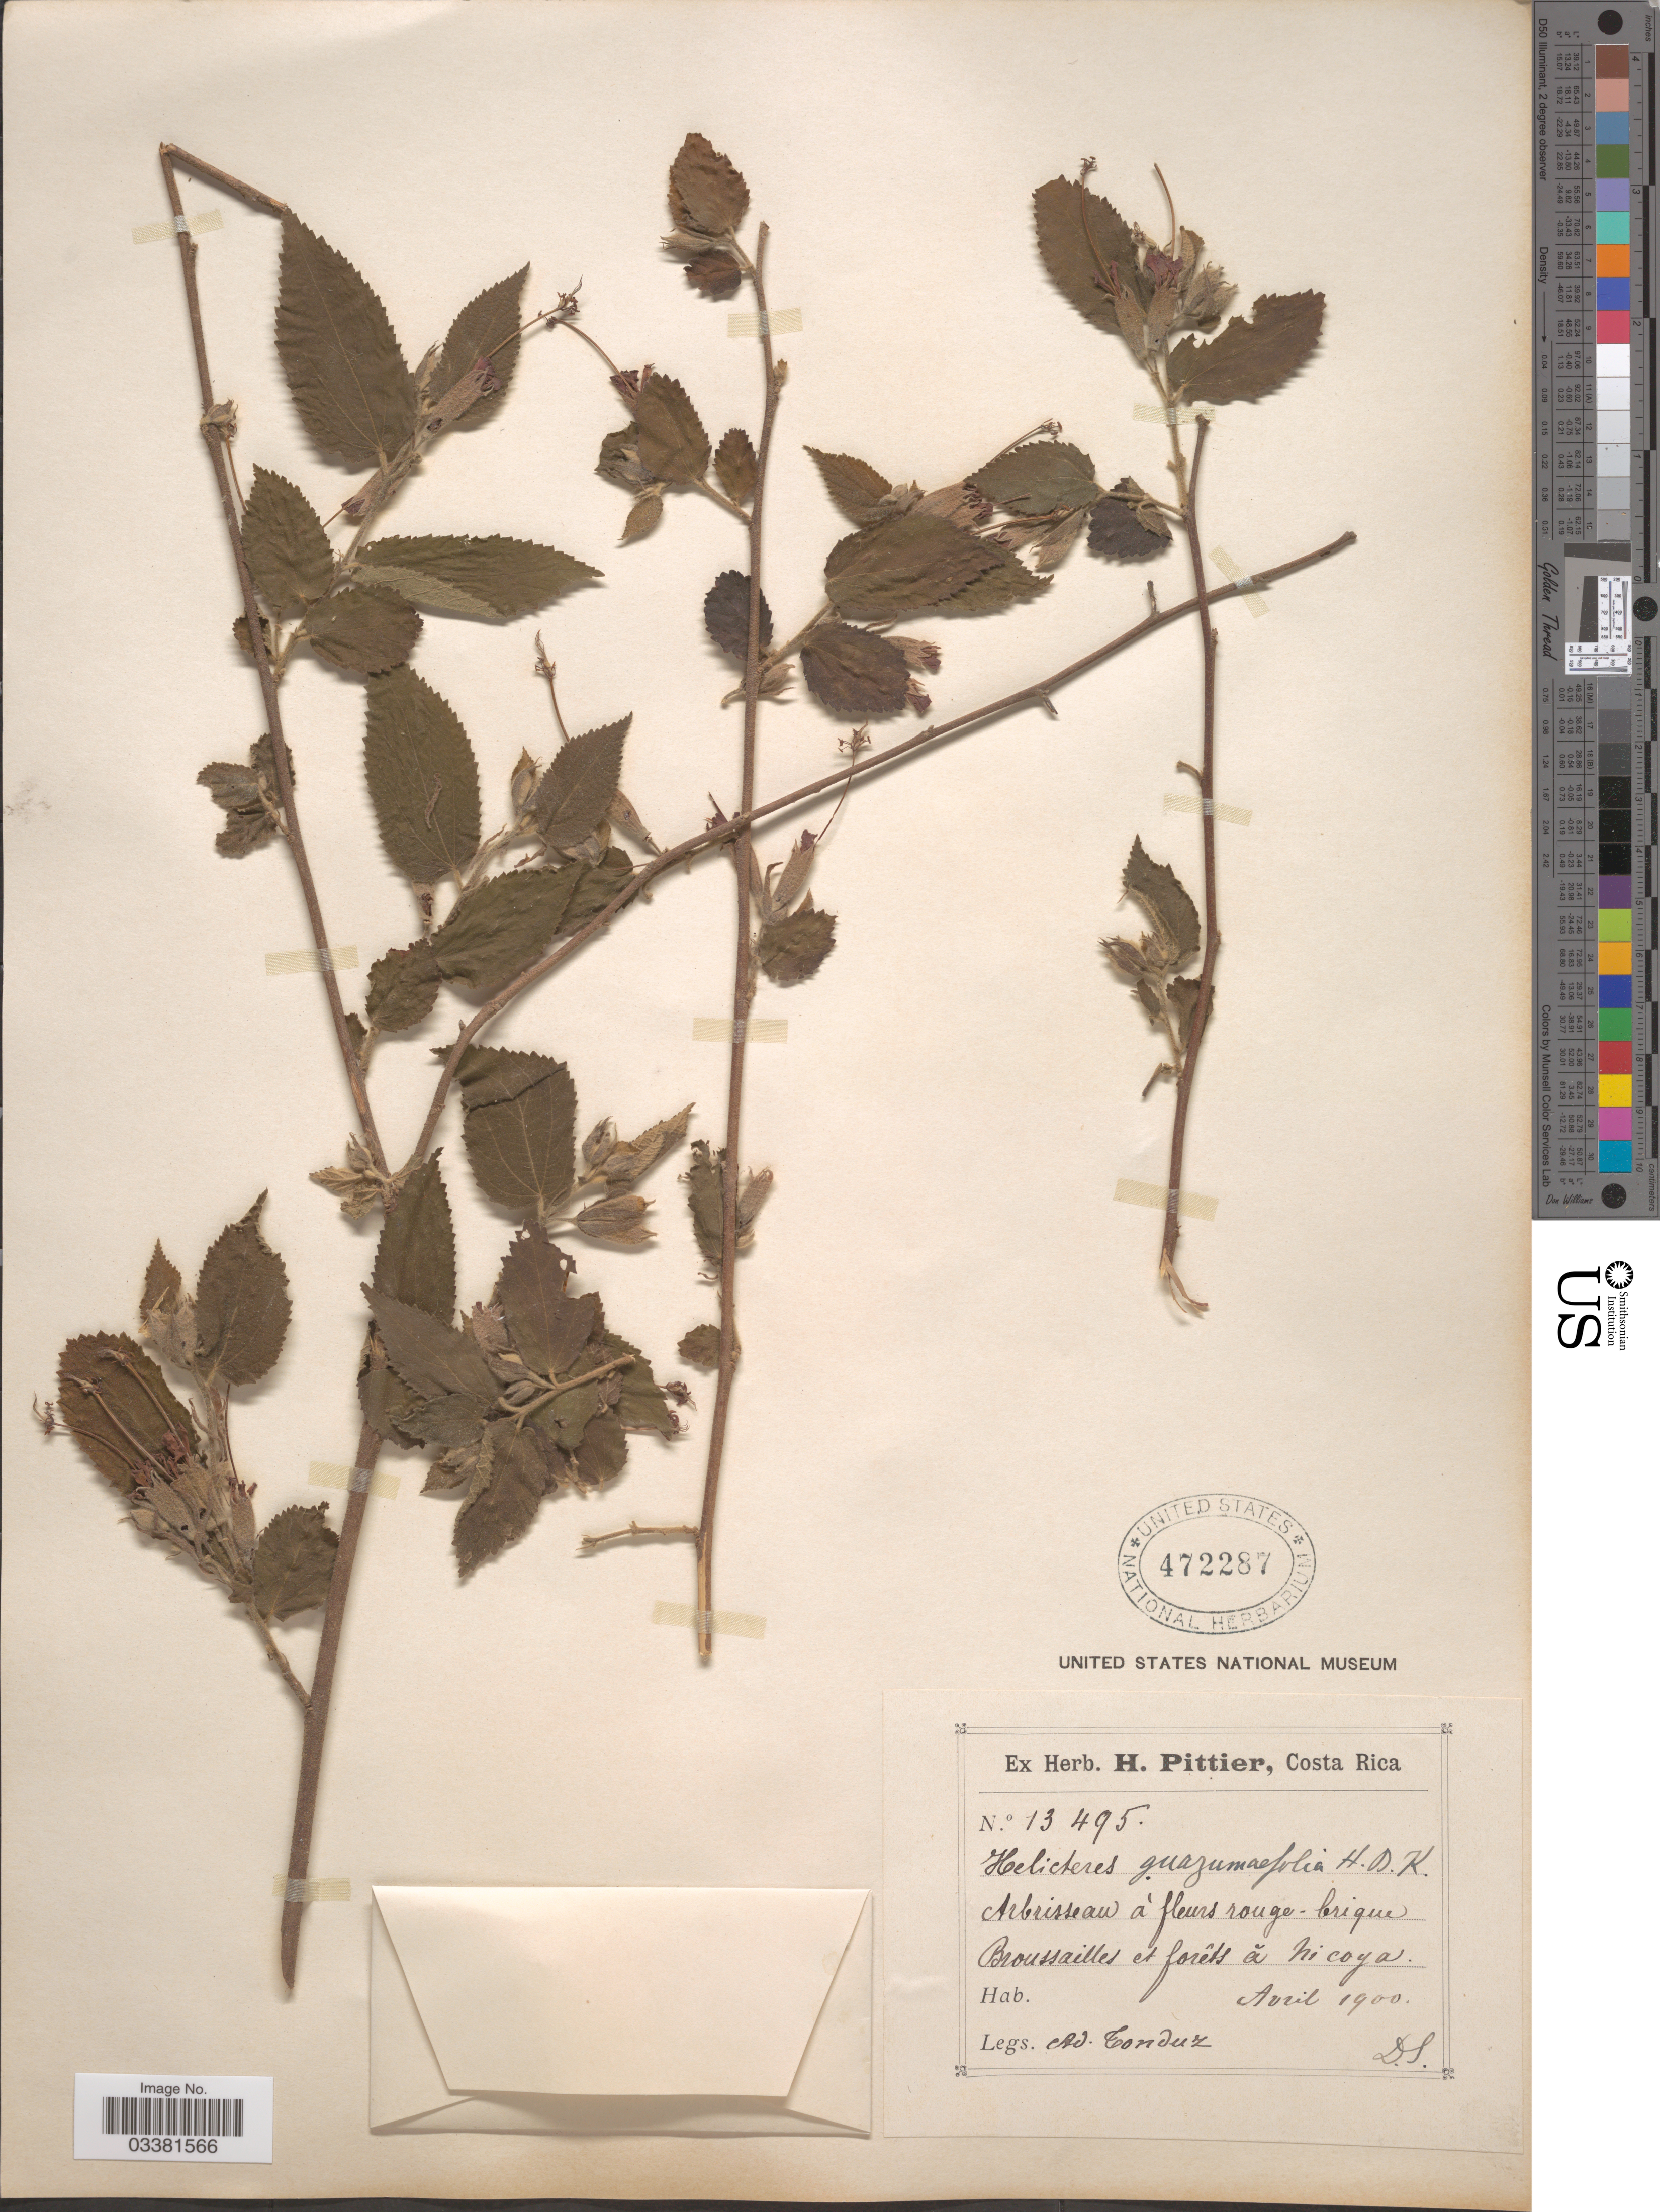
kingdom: Plantae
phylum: Tracheophyta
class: Magnoliopsida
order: Malvales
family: Malvaceae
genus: Helicteres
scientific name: Helicteres guazumifolia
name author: Kunth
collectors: A. Tonduz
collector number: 13495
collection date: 1900-04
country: Costa Rica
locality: Broussailles et forêts á Nicoya.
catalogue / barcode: US 472287